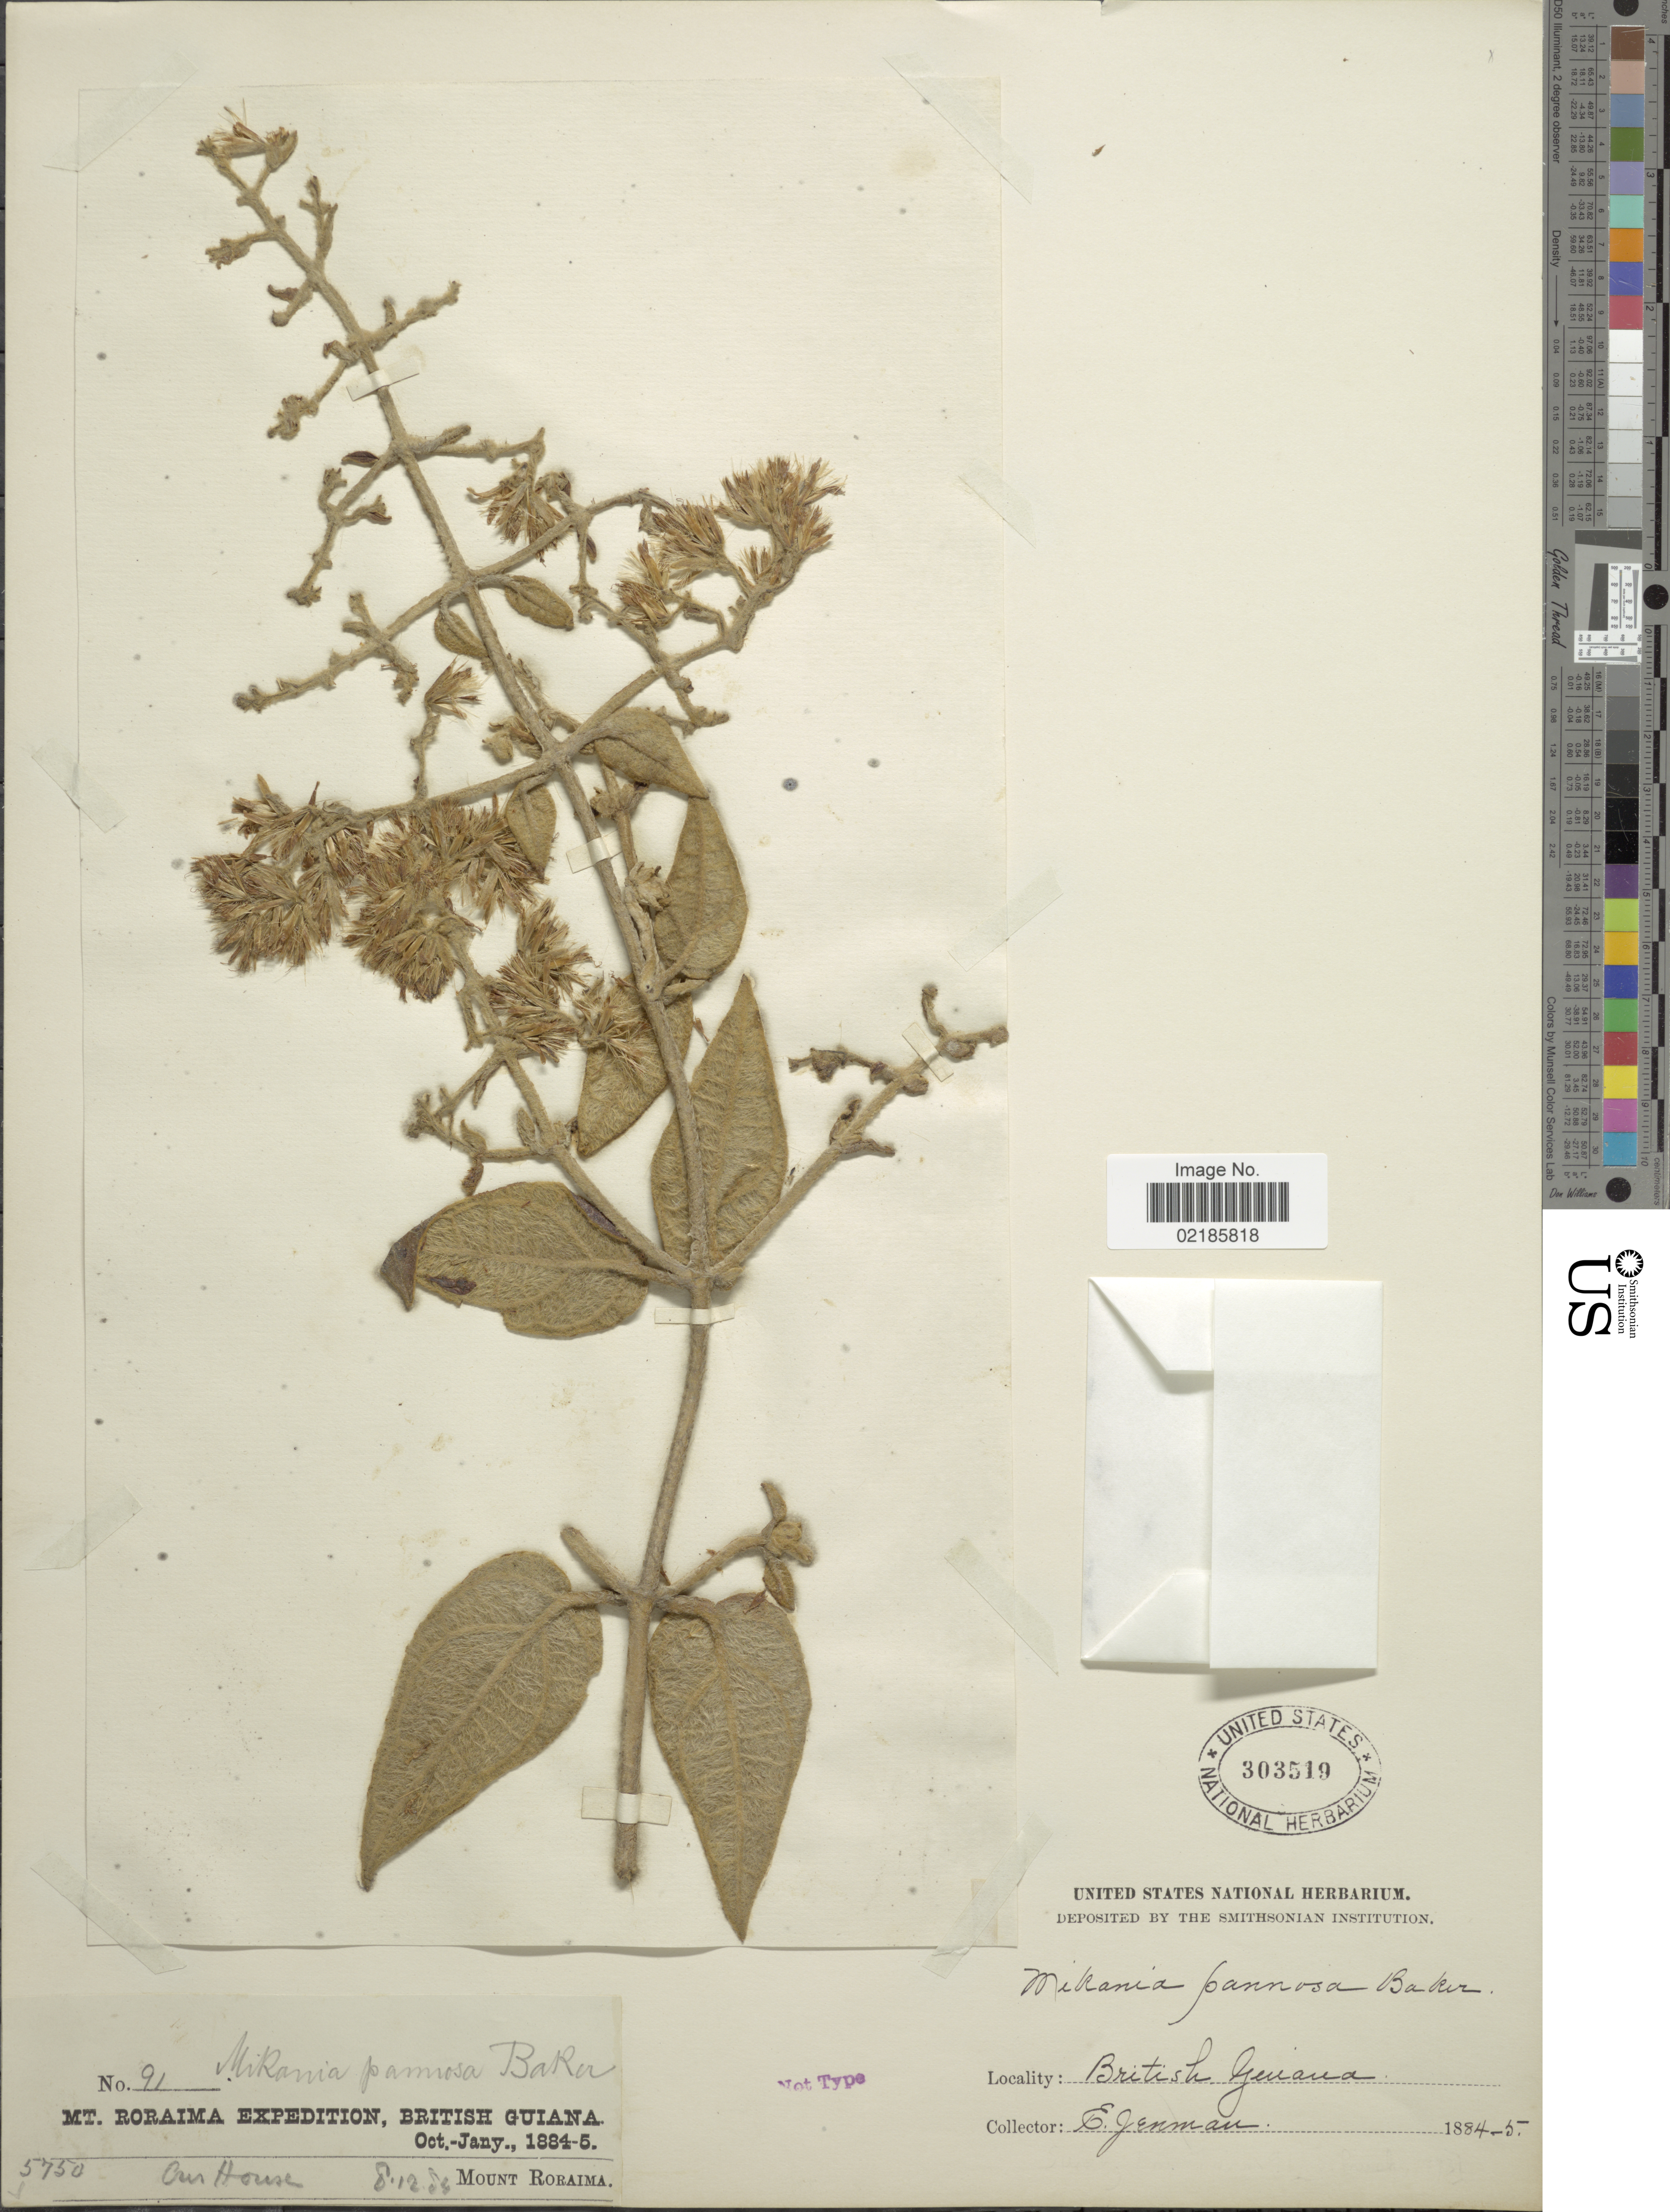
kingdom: Plantae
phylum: Tracheophyta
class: Magnoliopsida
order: Asterales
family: Asteraceae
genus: Mikania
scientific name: Mikania pannosa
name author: Baker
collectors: E. Jenman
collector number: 91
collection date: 1884-12-08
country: Guyana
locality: British Guiana. Mount Roraima.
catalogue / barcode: US 303519